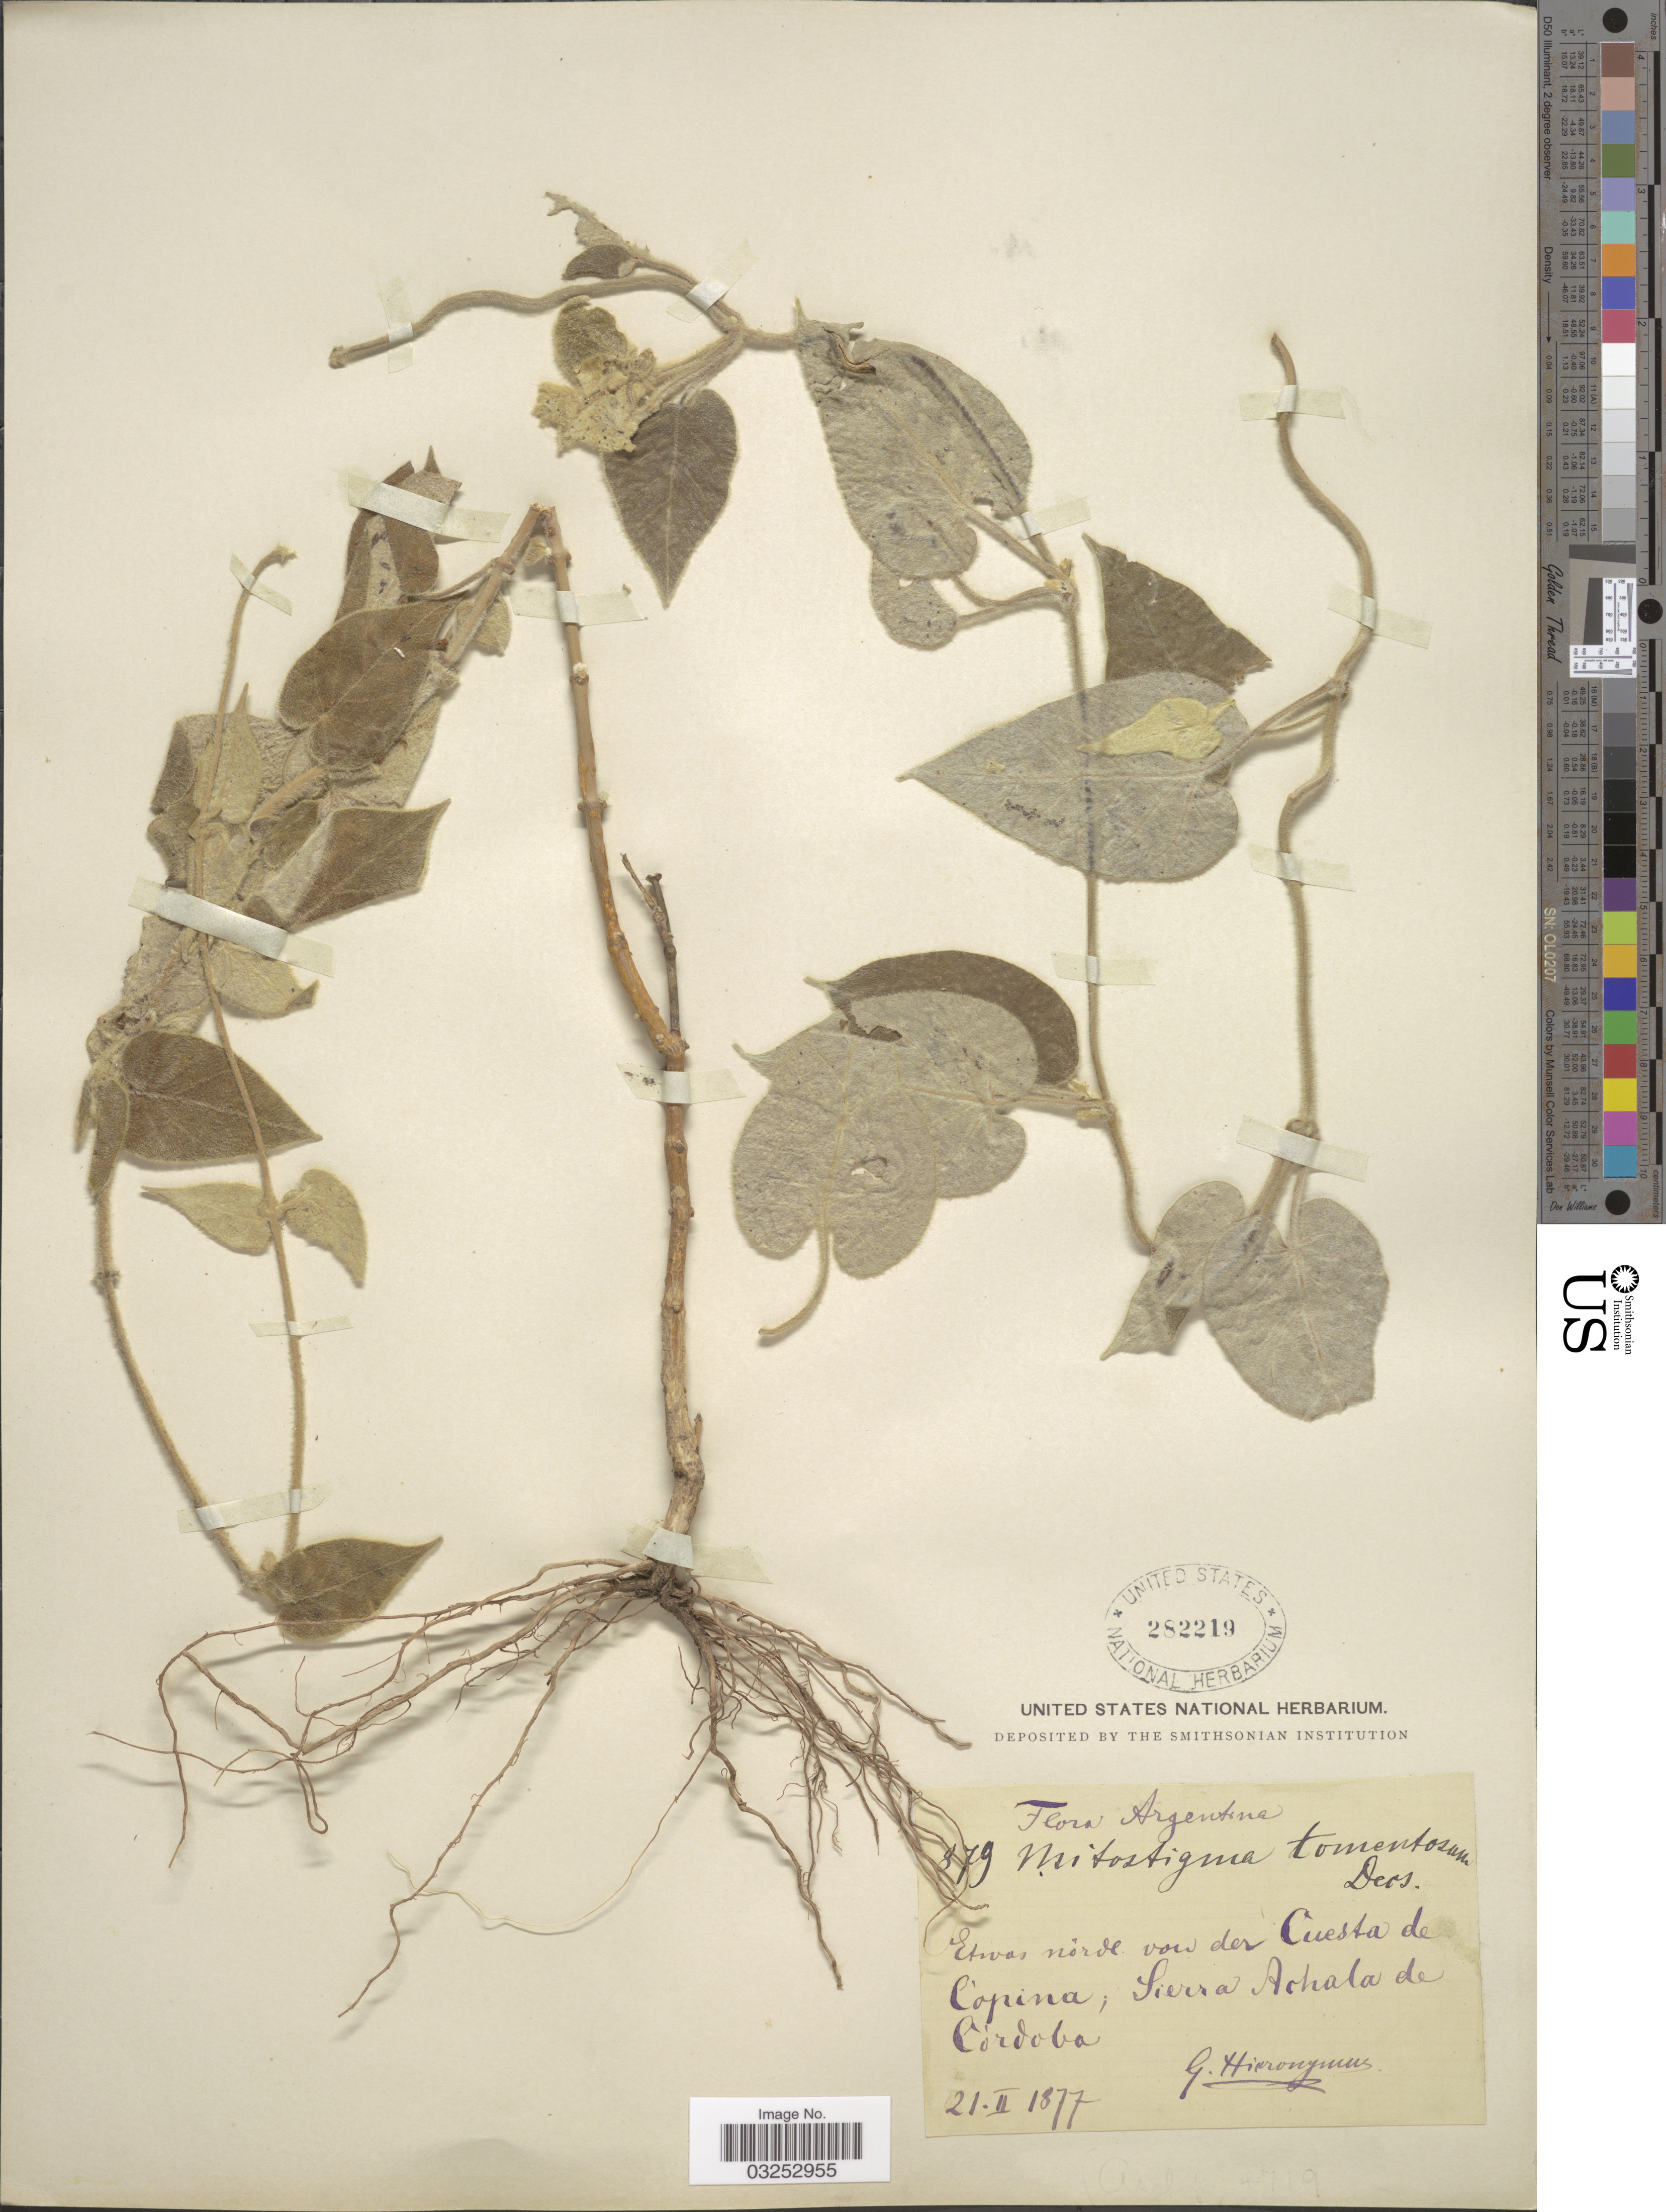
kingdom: Plantae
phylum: Tracheophyta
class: Magnoliopsida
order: Gentianales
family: Apocynaceae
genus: Mitostigma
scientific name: Mitostigma tomentosum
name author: Decne.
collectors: G. H. Hieronymus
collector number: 879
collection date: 1877-02-21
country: Argentina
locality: Copina, Sierra Achala de Córdoba.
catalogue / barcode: US 282219